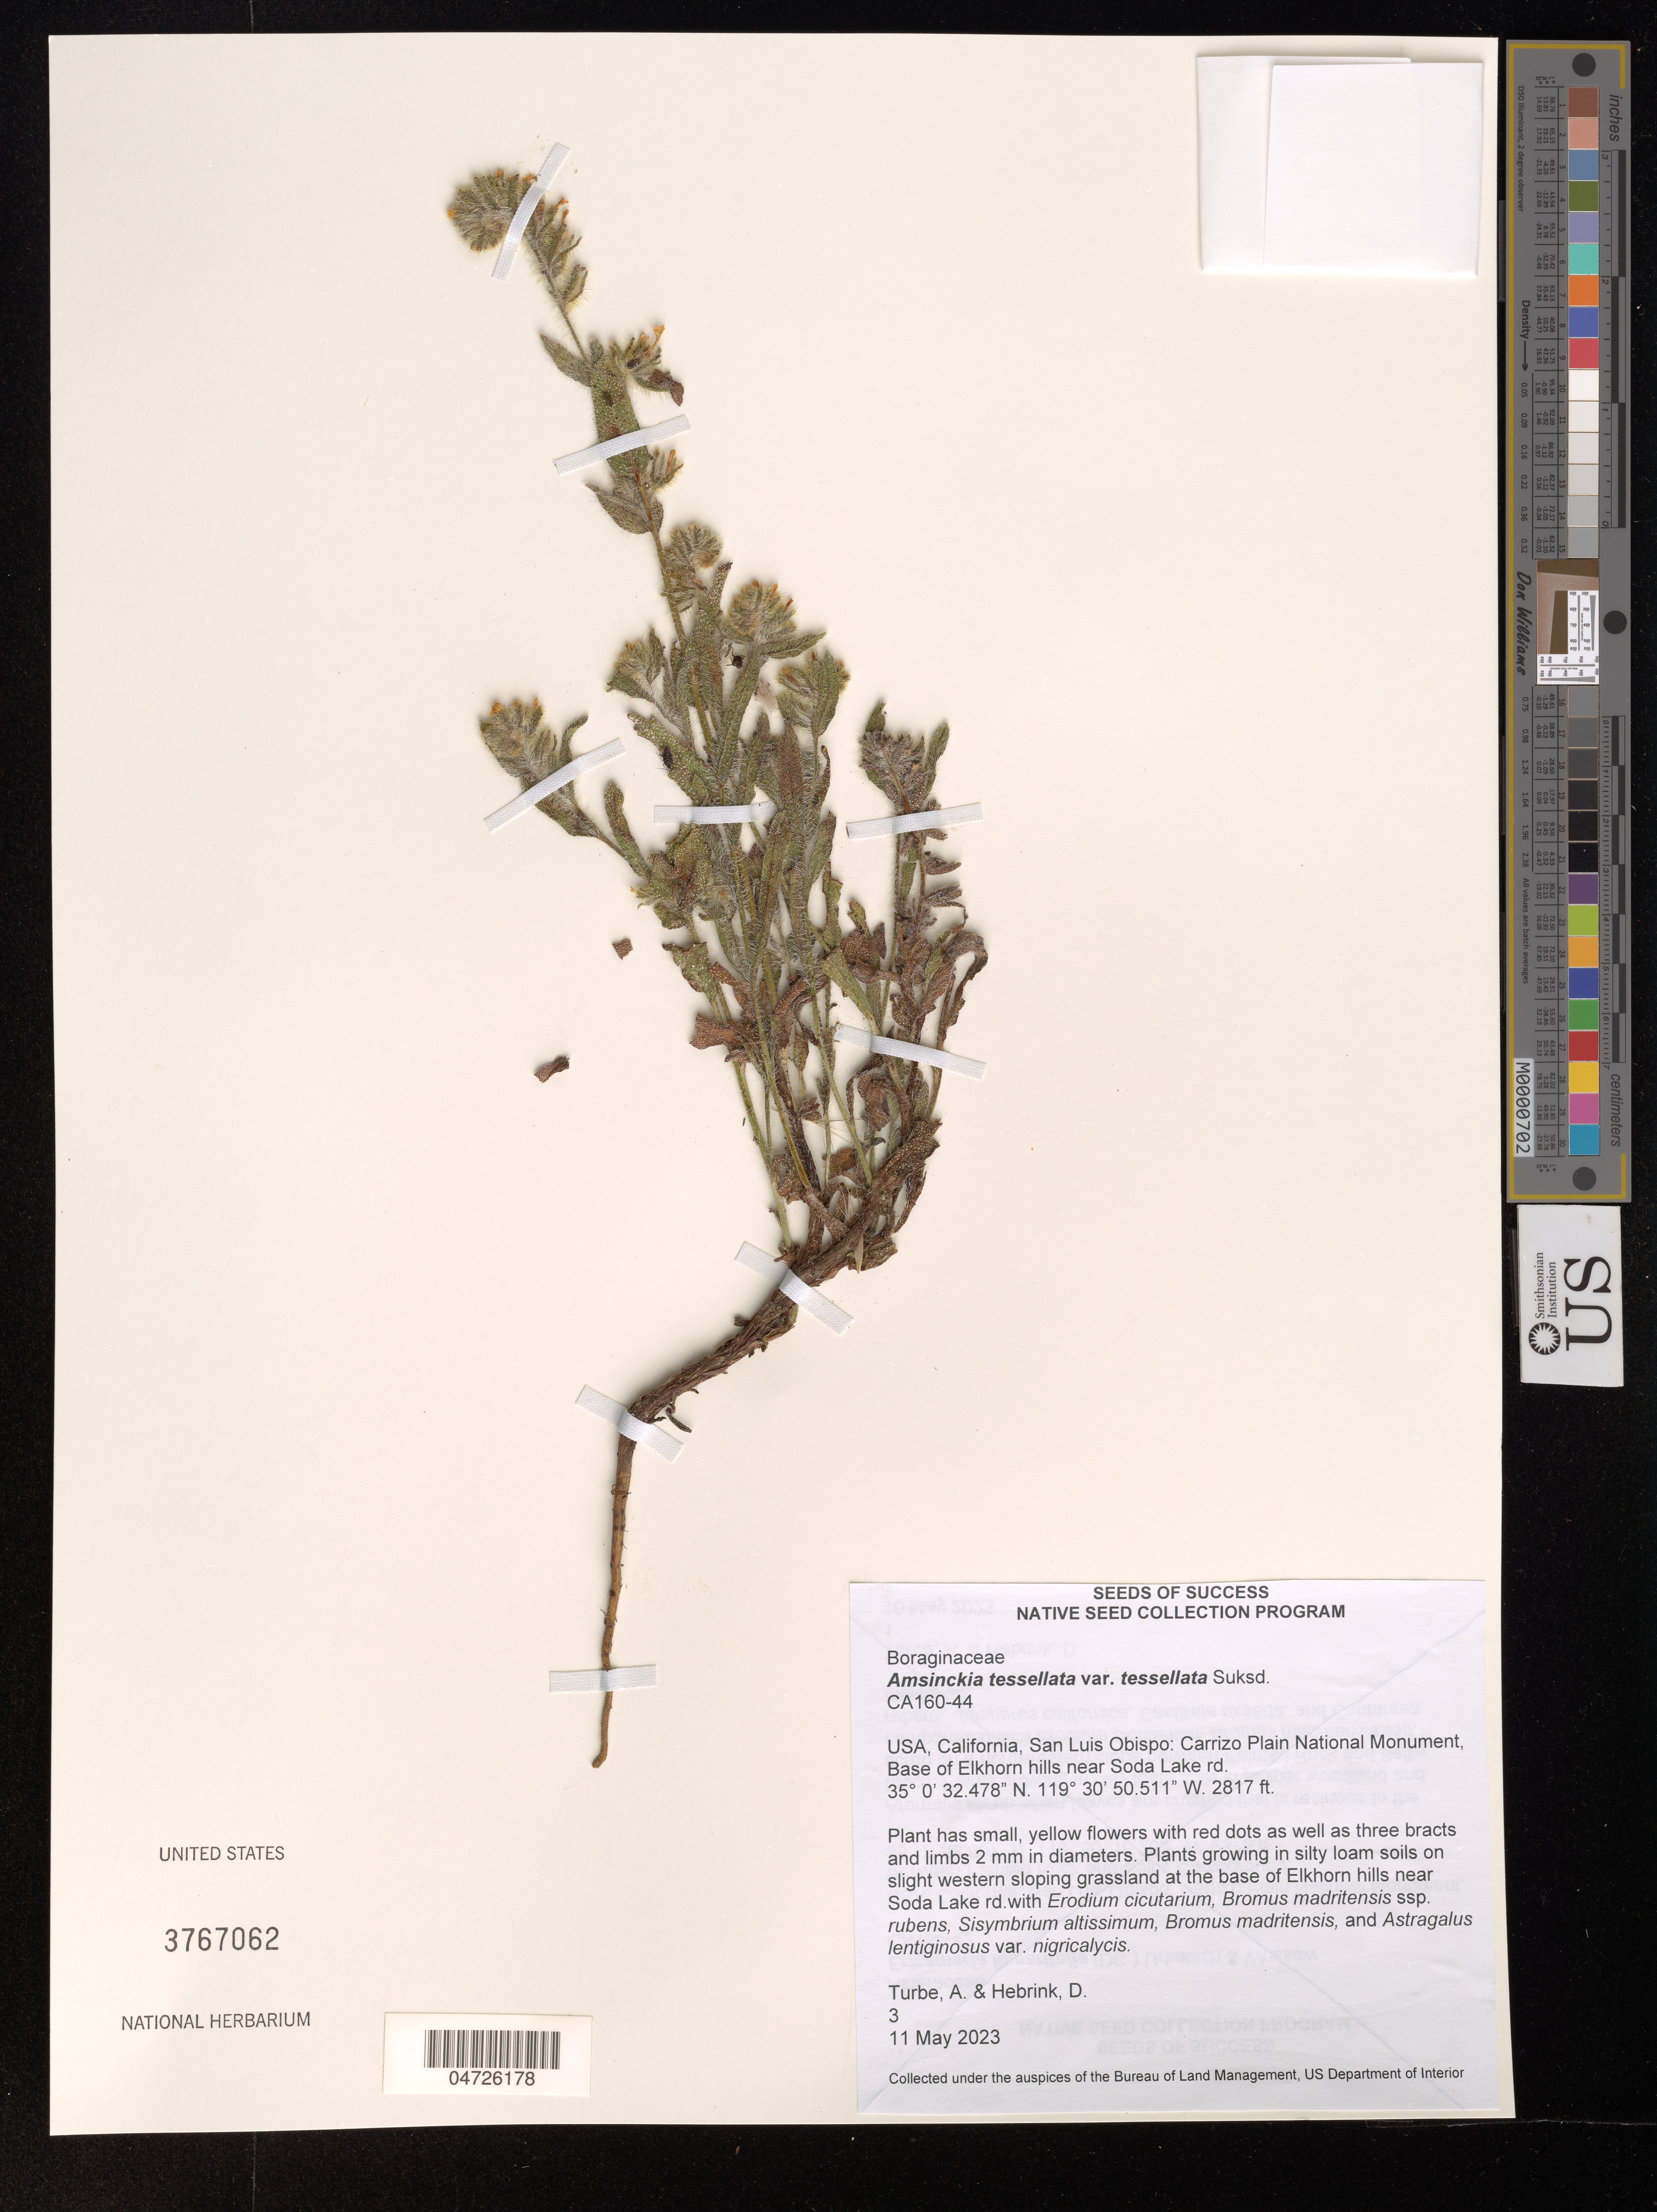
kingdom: Plantae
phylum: Tracheophyta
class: Magnoliopsida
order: Boraginales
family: Boraginaceae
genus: Amsinckia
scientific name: Amsinckia tessellata var. tessellata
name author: A. Gray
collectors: A. Turbe & D. Hebrink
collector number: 3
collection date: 2023-05-11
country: United States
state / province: California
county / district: San Louis Obispo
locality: San Luis Obispo: Carrizo Plain National Monument, Base of Elkhorn hills near Soda Lake rd. Plants growing in silty loam soils on slight western sloping grassland at the base of Elkhorn hills near Soda Lake rd.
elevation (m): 859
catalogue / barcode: US 3767062